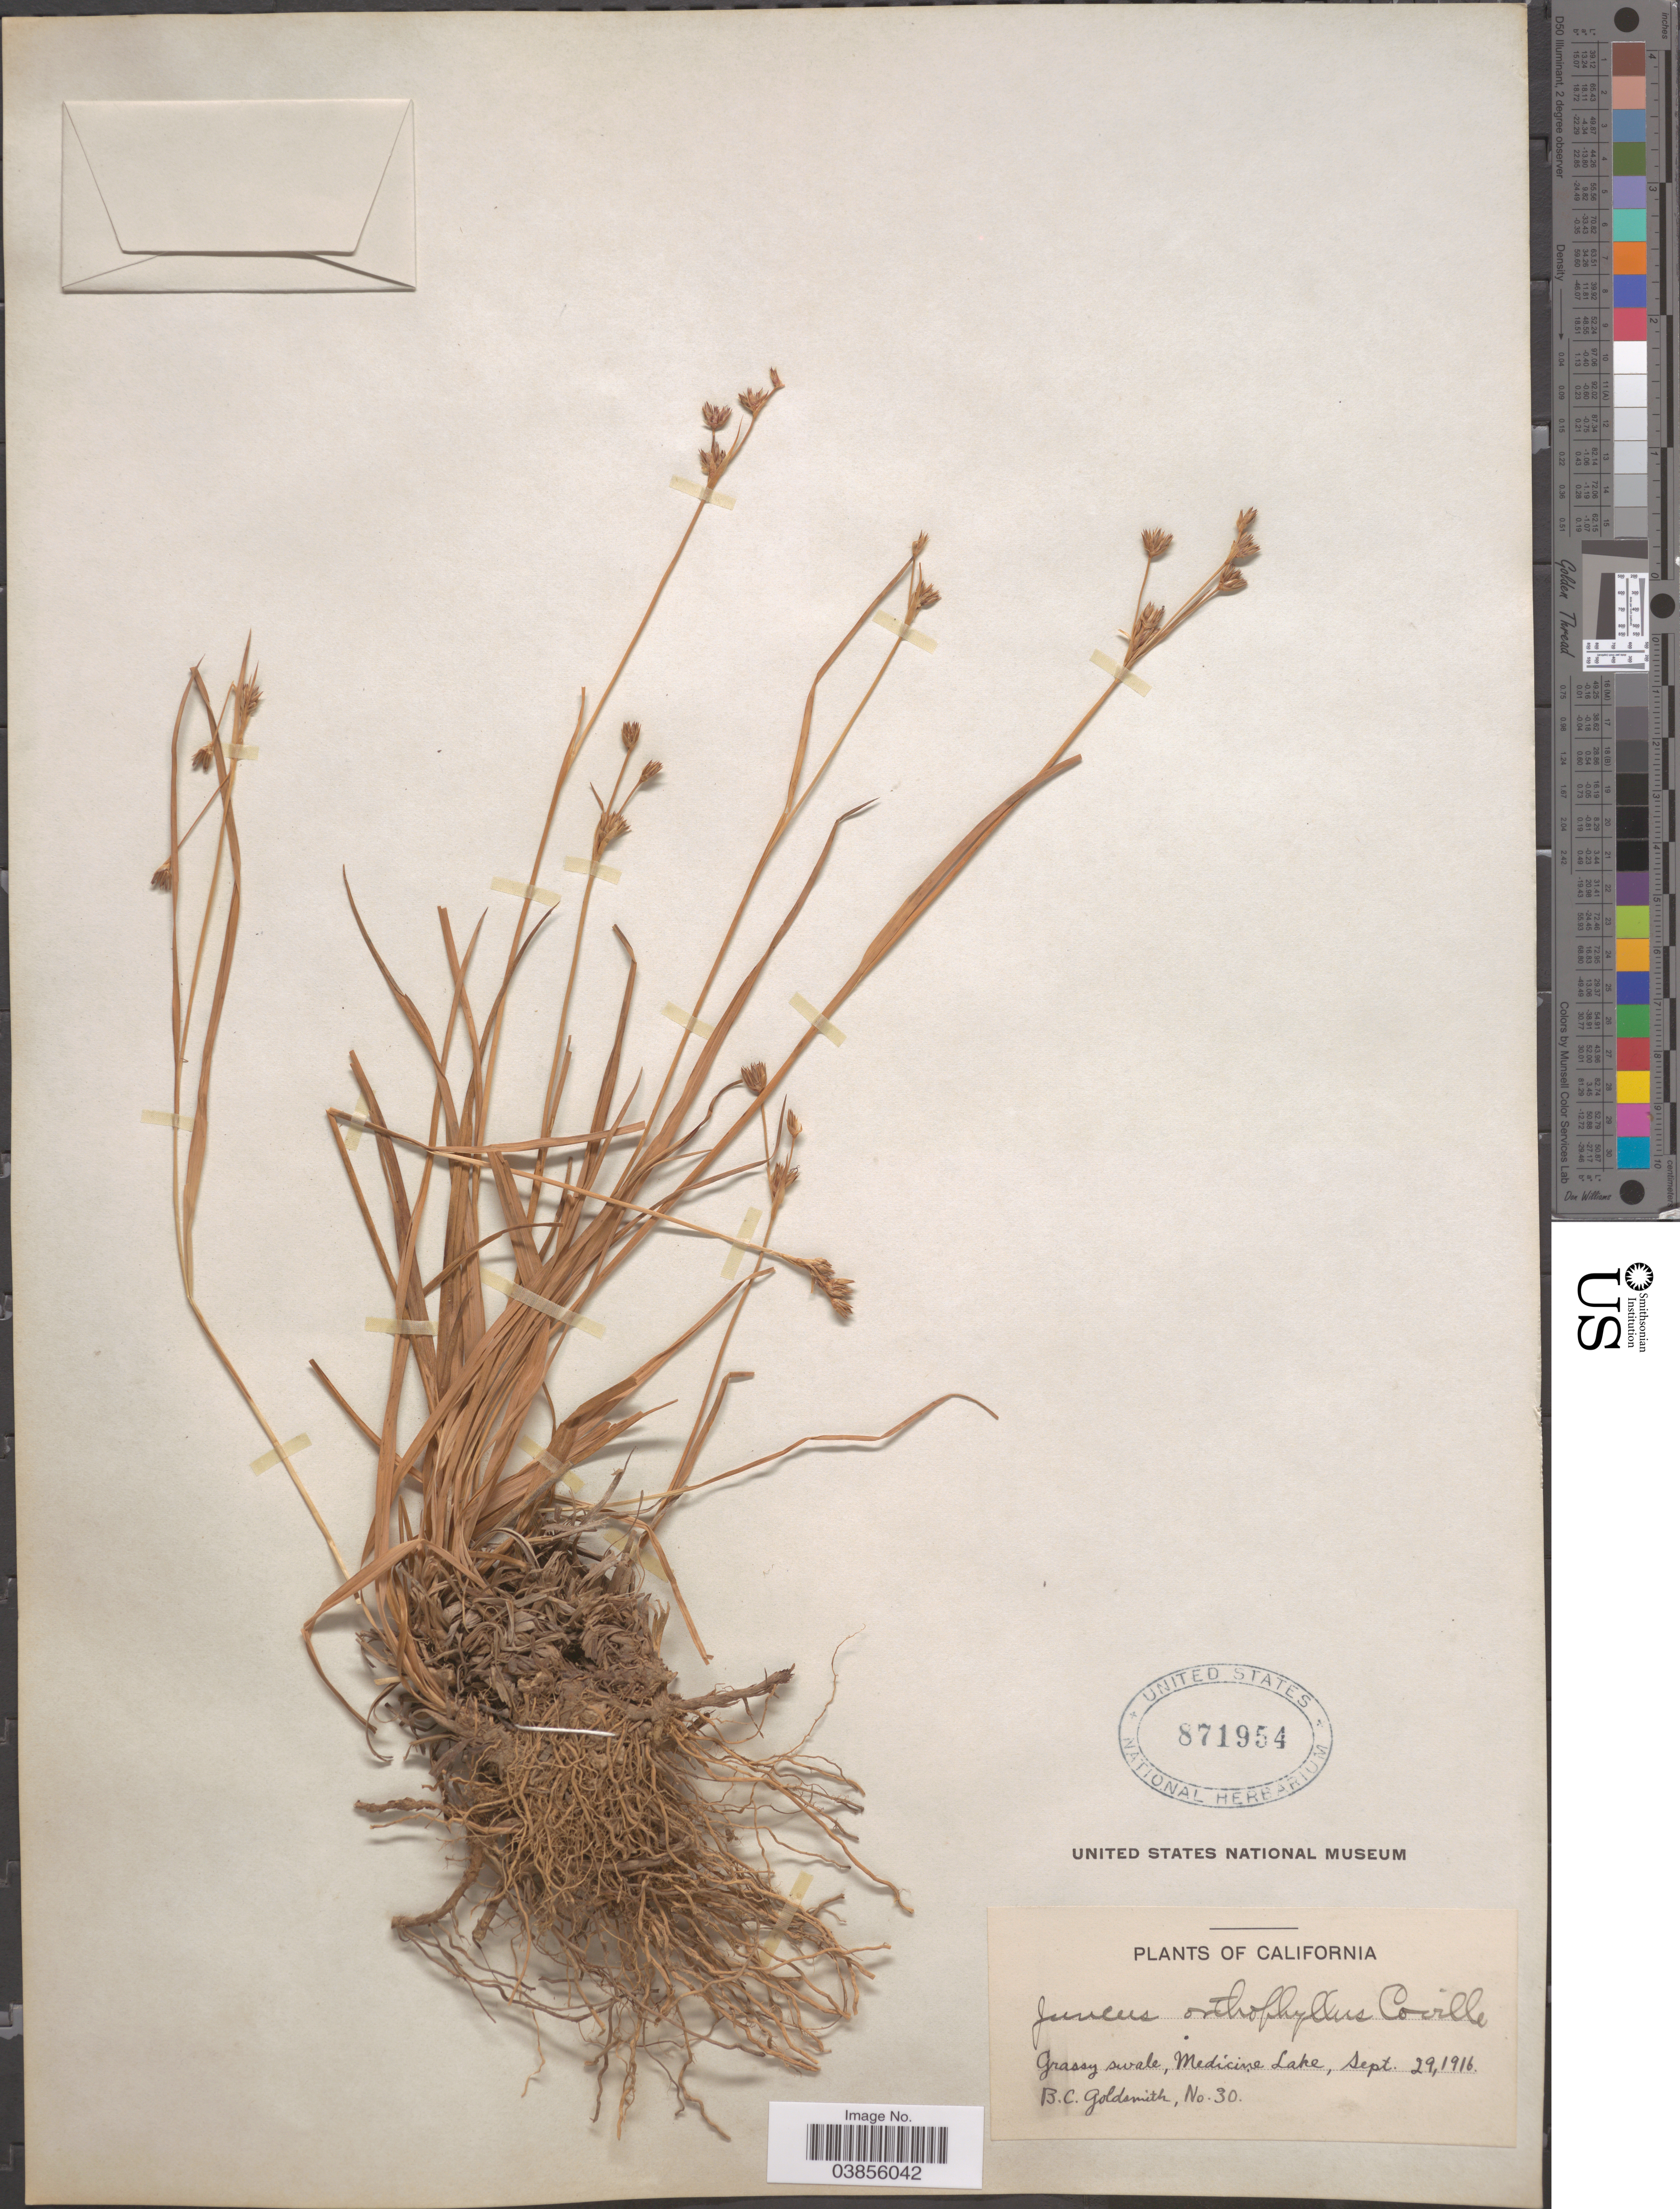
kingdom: Plantae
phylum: Tracheophyta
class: Liliopsida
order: Poales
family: Juncaceae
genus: Juncus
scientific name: Juncus orthophyllus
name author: Coville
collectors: B. Goldsmith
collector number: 30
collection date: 1916-09-29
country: United States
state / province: California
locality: Medicine Lake.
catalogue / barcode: US 871954